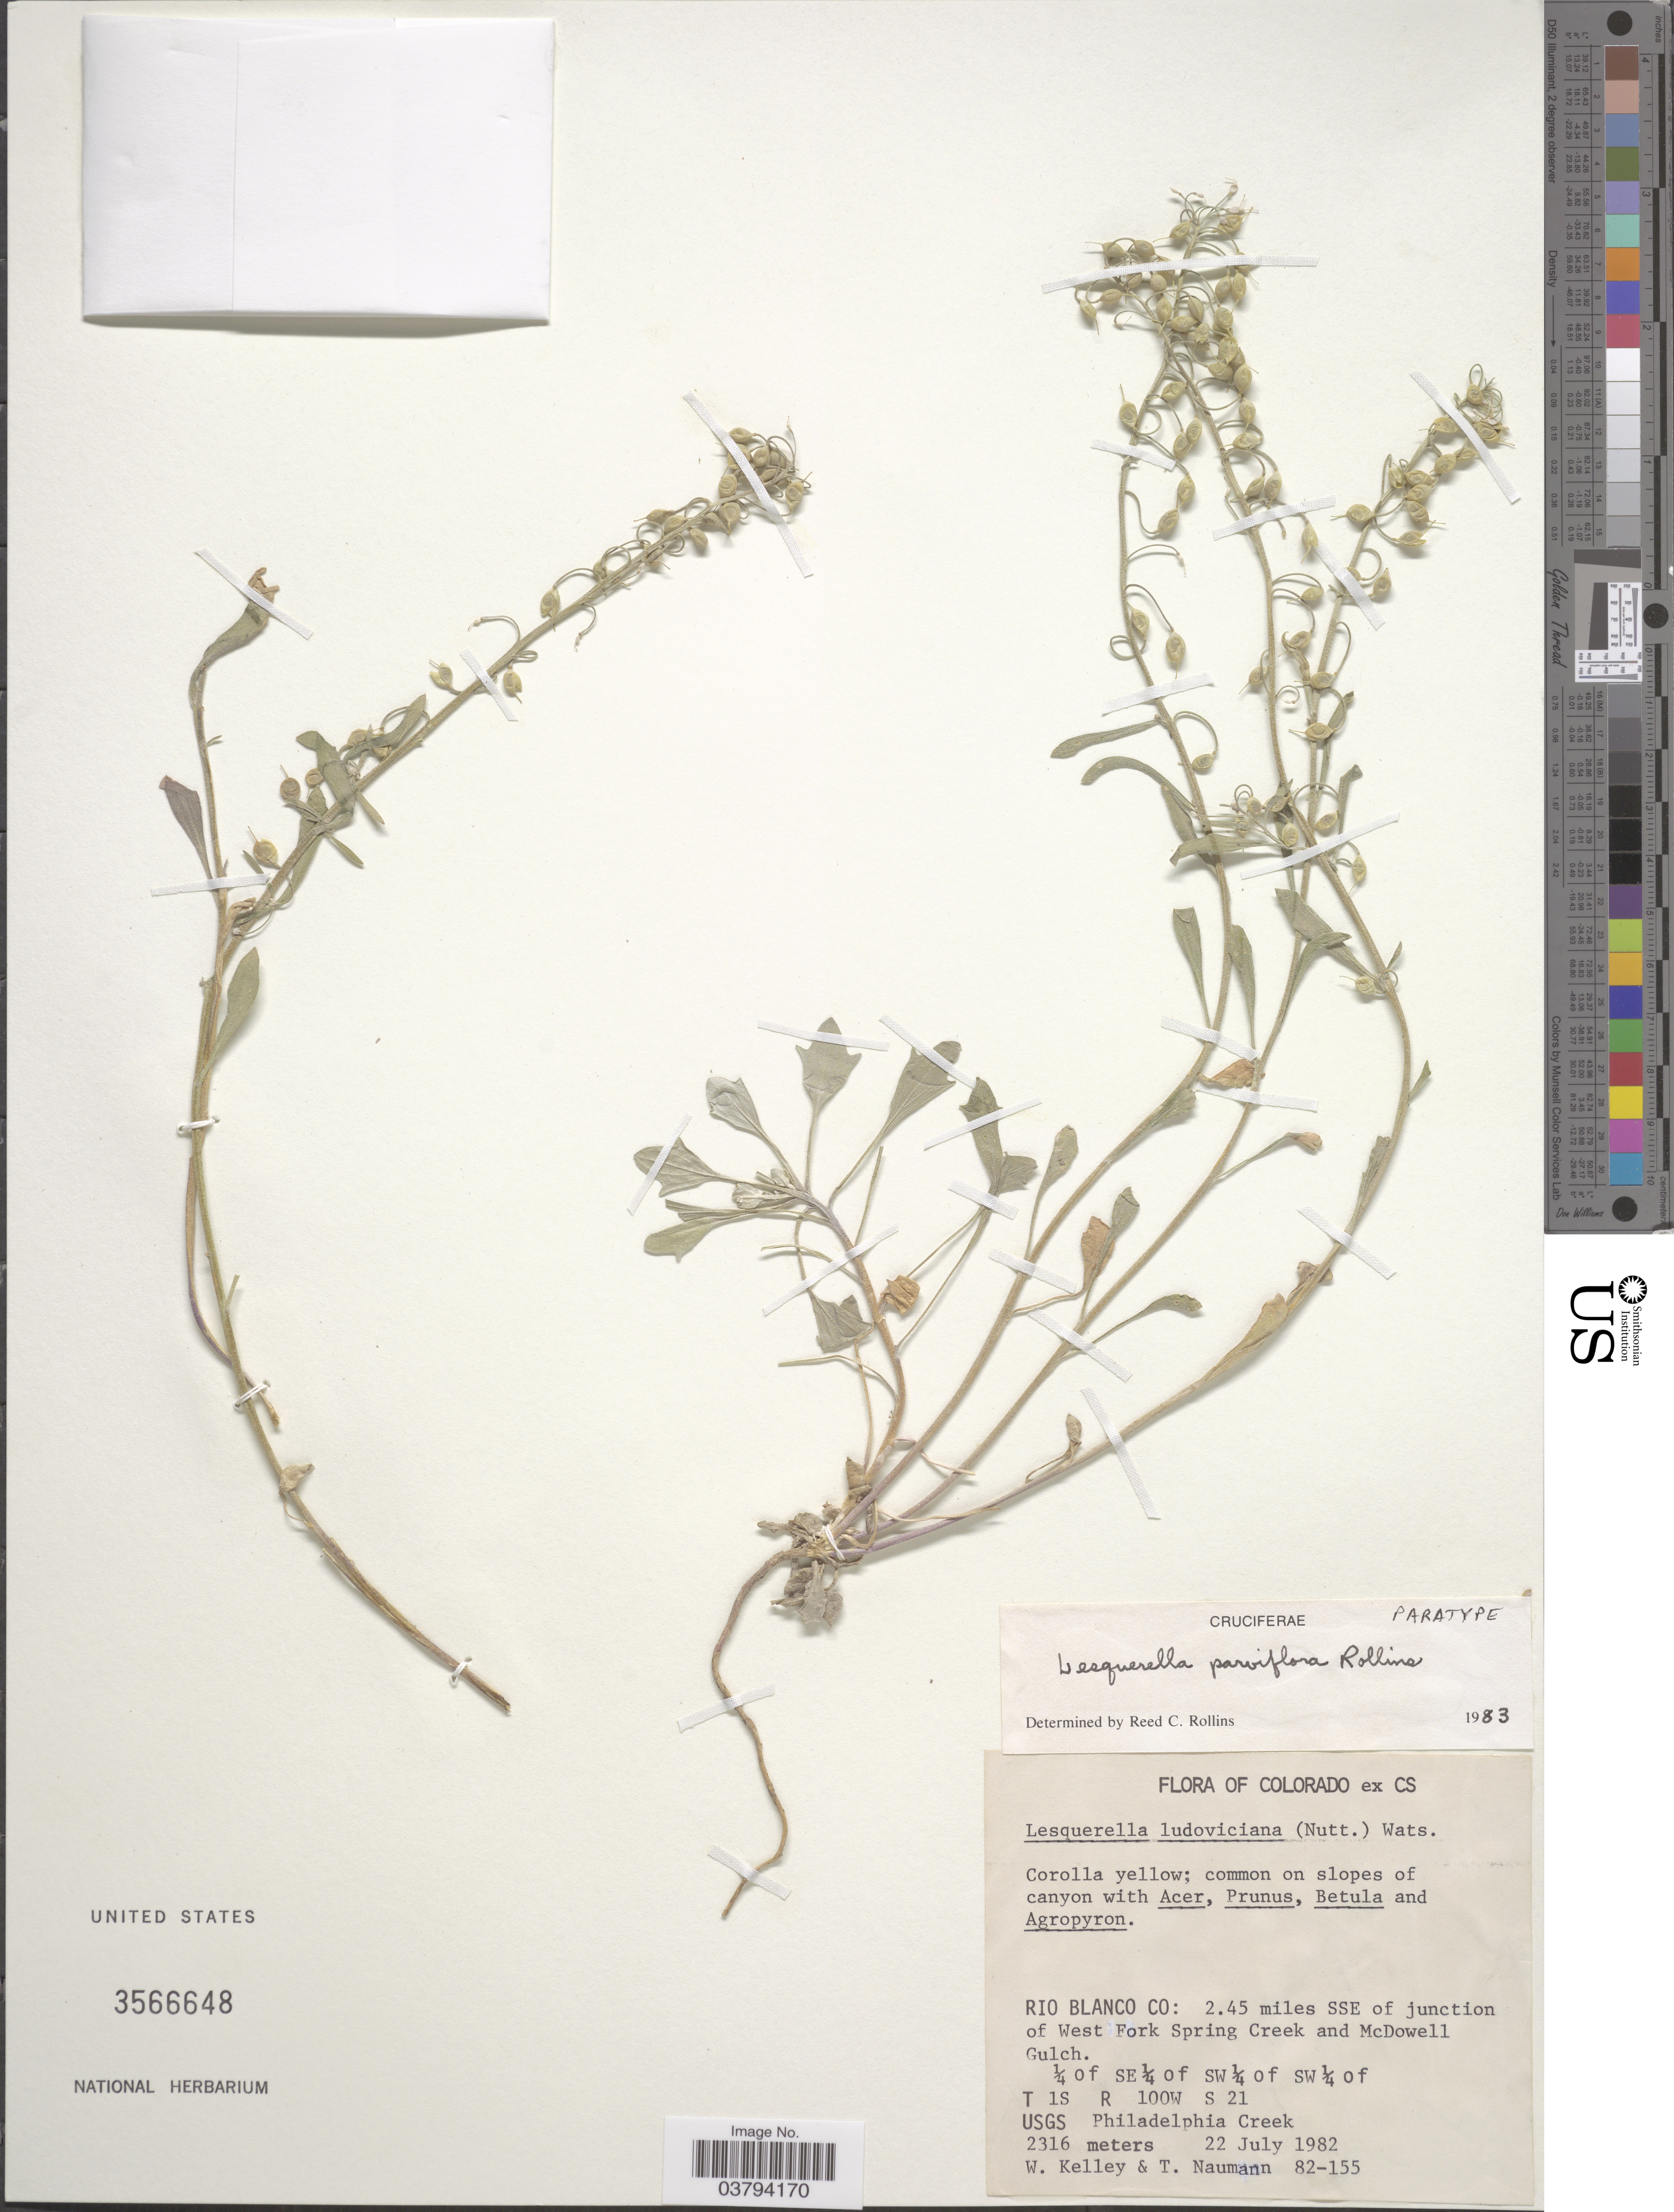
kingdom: Plantae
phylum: Tracheophyta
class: Magnoliopsida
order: Brassicales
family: Brassicaceae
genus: Lesquerella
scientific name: Lesquerella parviflora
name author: Rollins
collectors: W. R. Kelley & T. Naumann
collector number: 82-155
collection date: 1982-07-22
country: United States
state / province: Colorado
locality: Rio Blanco Co: 2.45 miles SSE of junction of West Fork Spring Creek and McDowell Gulch. ¼ of SE¼ of SW¼ of SW¼ of T 1S R 100W S 21. USGS Philadelphia Creek.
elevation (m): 2316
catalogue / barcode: US 3566648